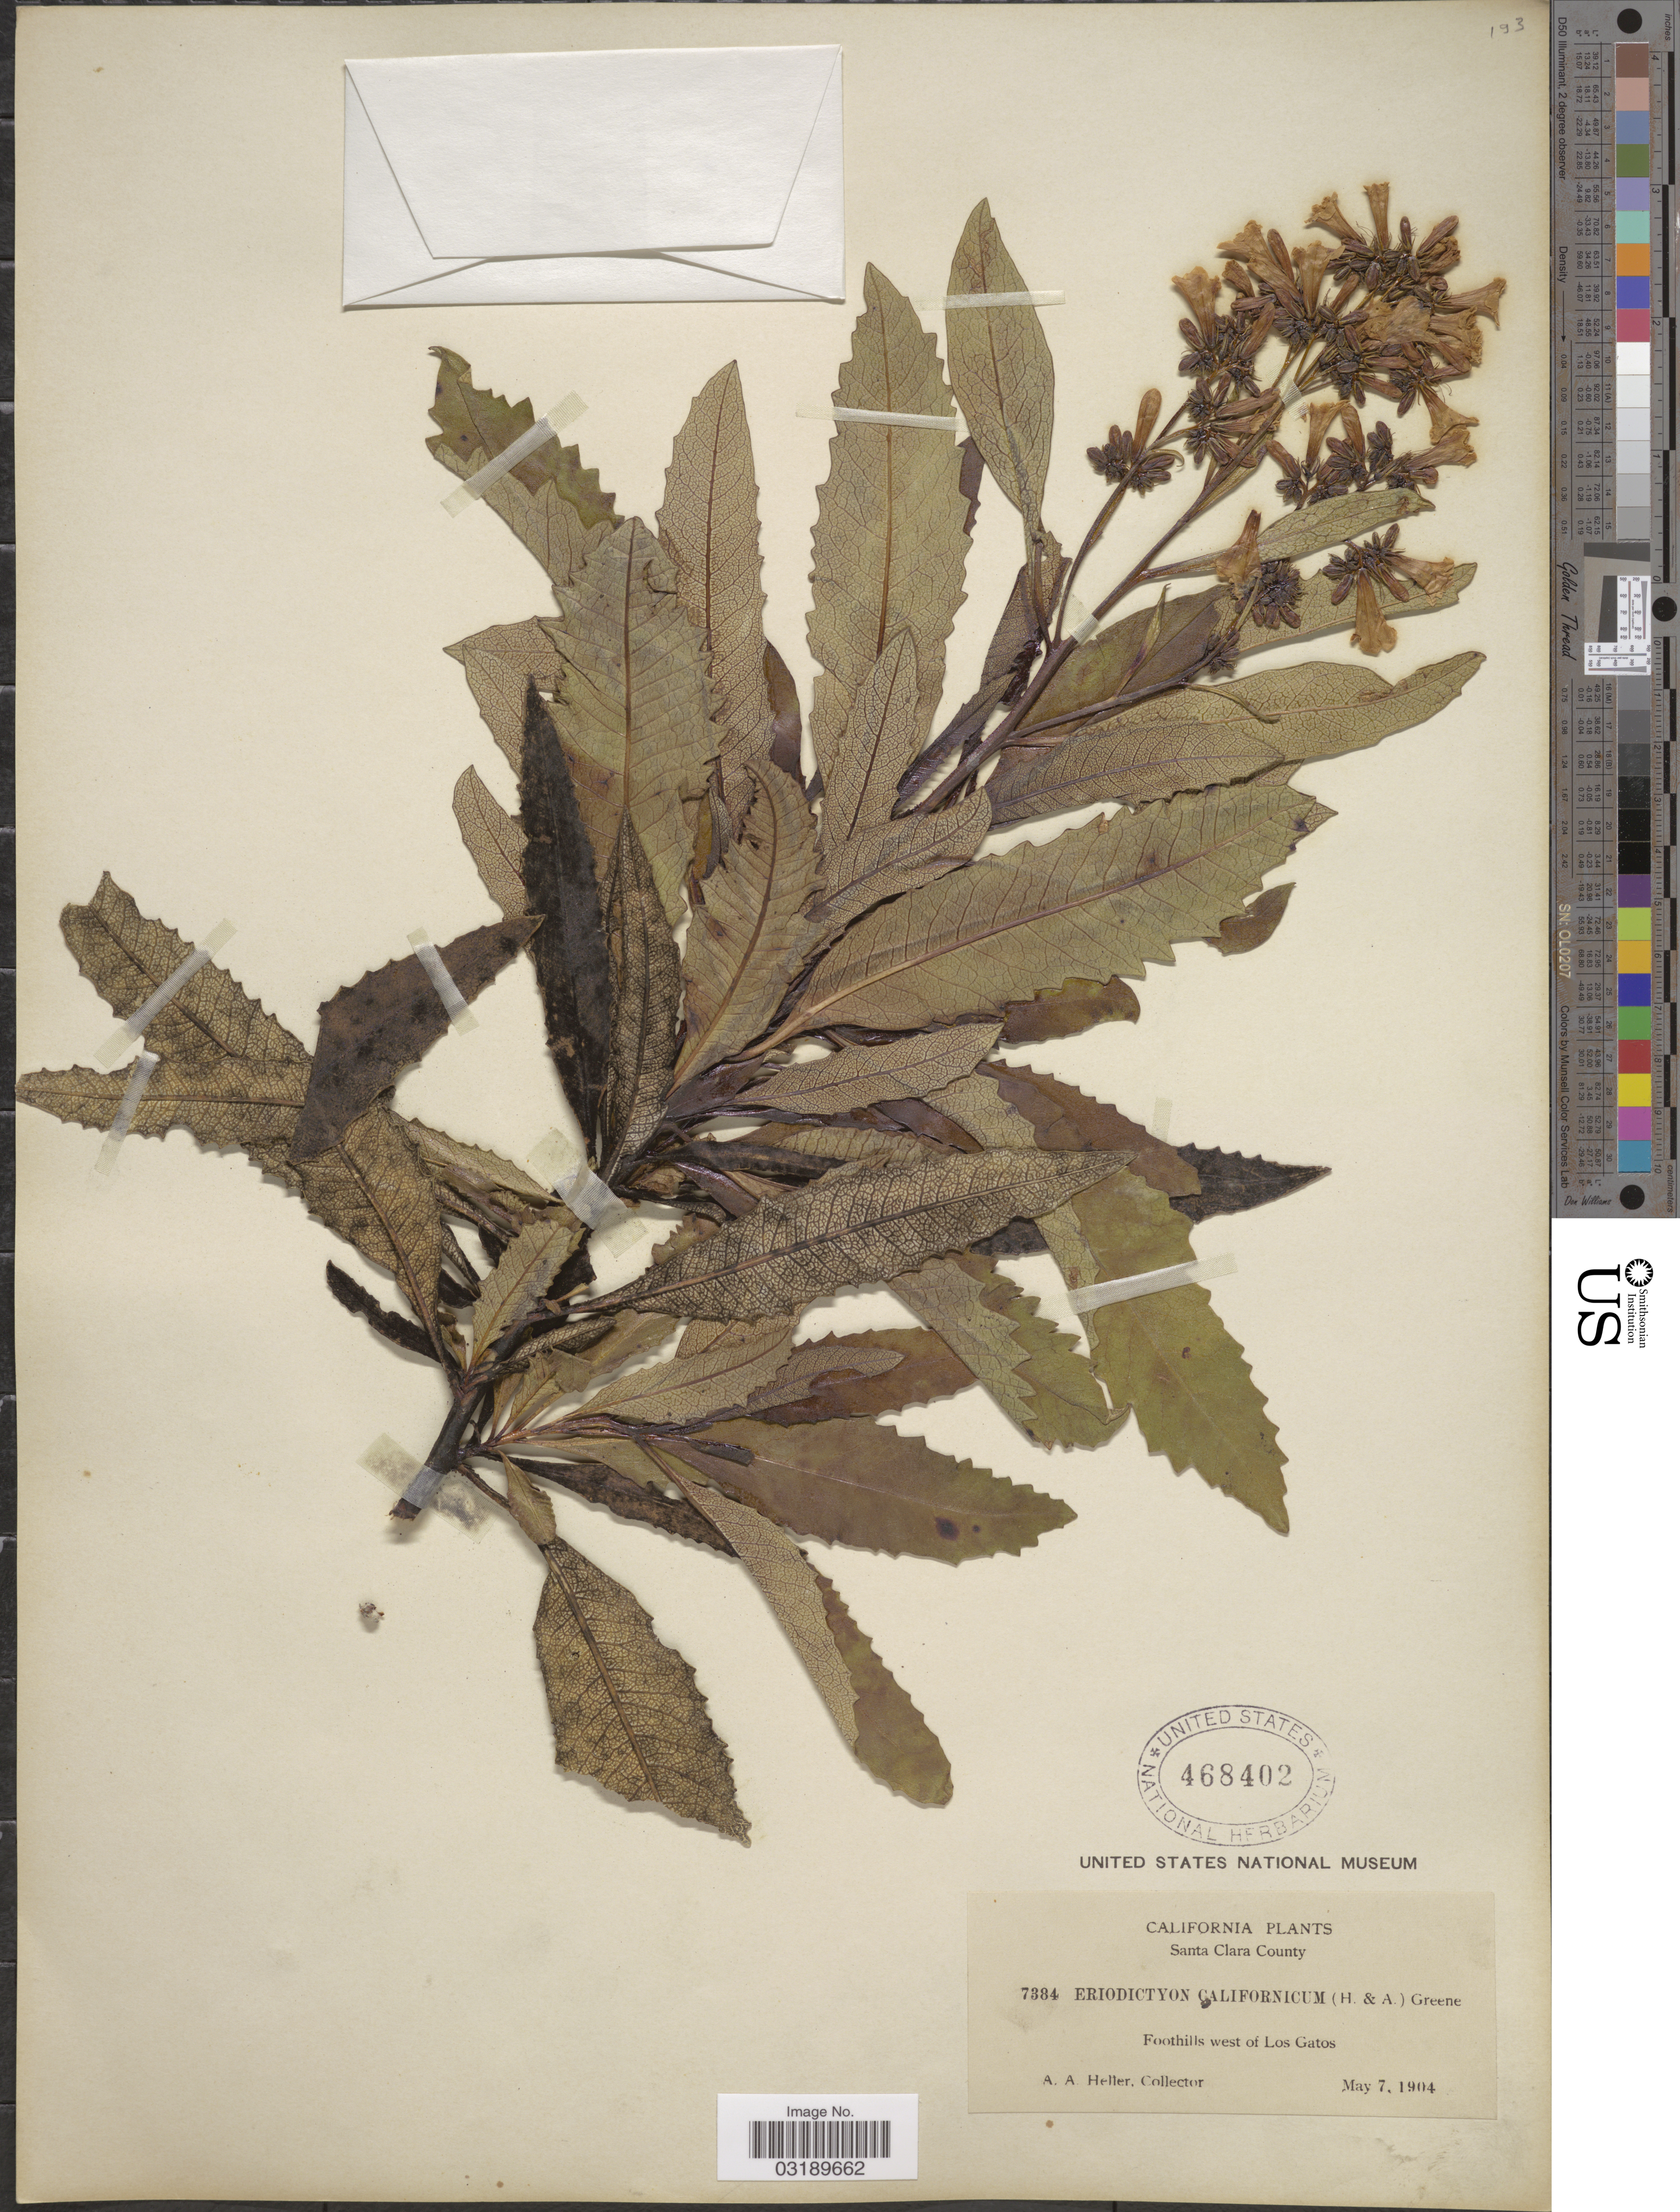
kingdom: Plantae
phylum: Tracheophyta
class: Magnoliopsida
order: Boraginales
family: Namaceae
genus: Eriodictyon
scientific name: Eriodictyon californicum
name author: (Hook. & Arn.) Torr.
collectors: A. A. Heller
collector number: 7384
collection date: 1904-05-07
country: United States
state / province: California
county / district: Santa Clara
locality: Santa Clara County. Foothills west of Los Gatos.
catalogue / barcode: US 468402